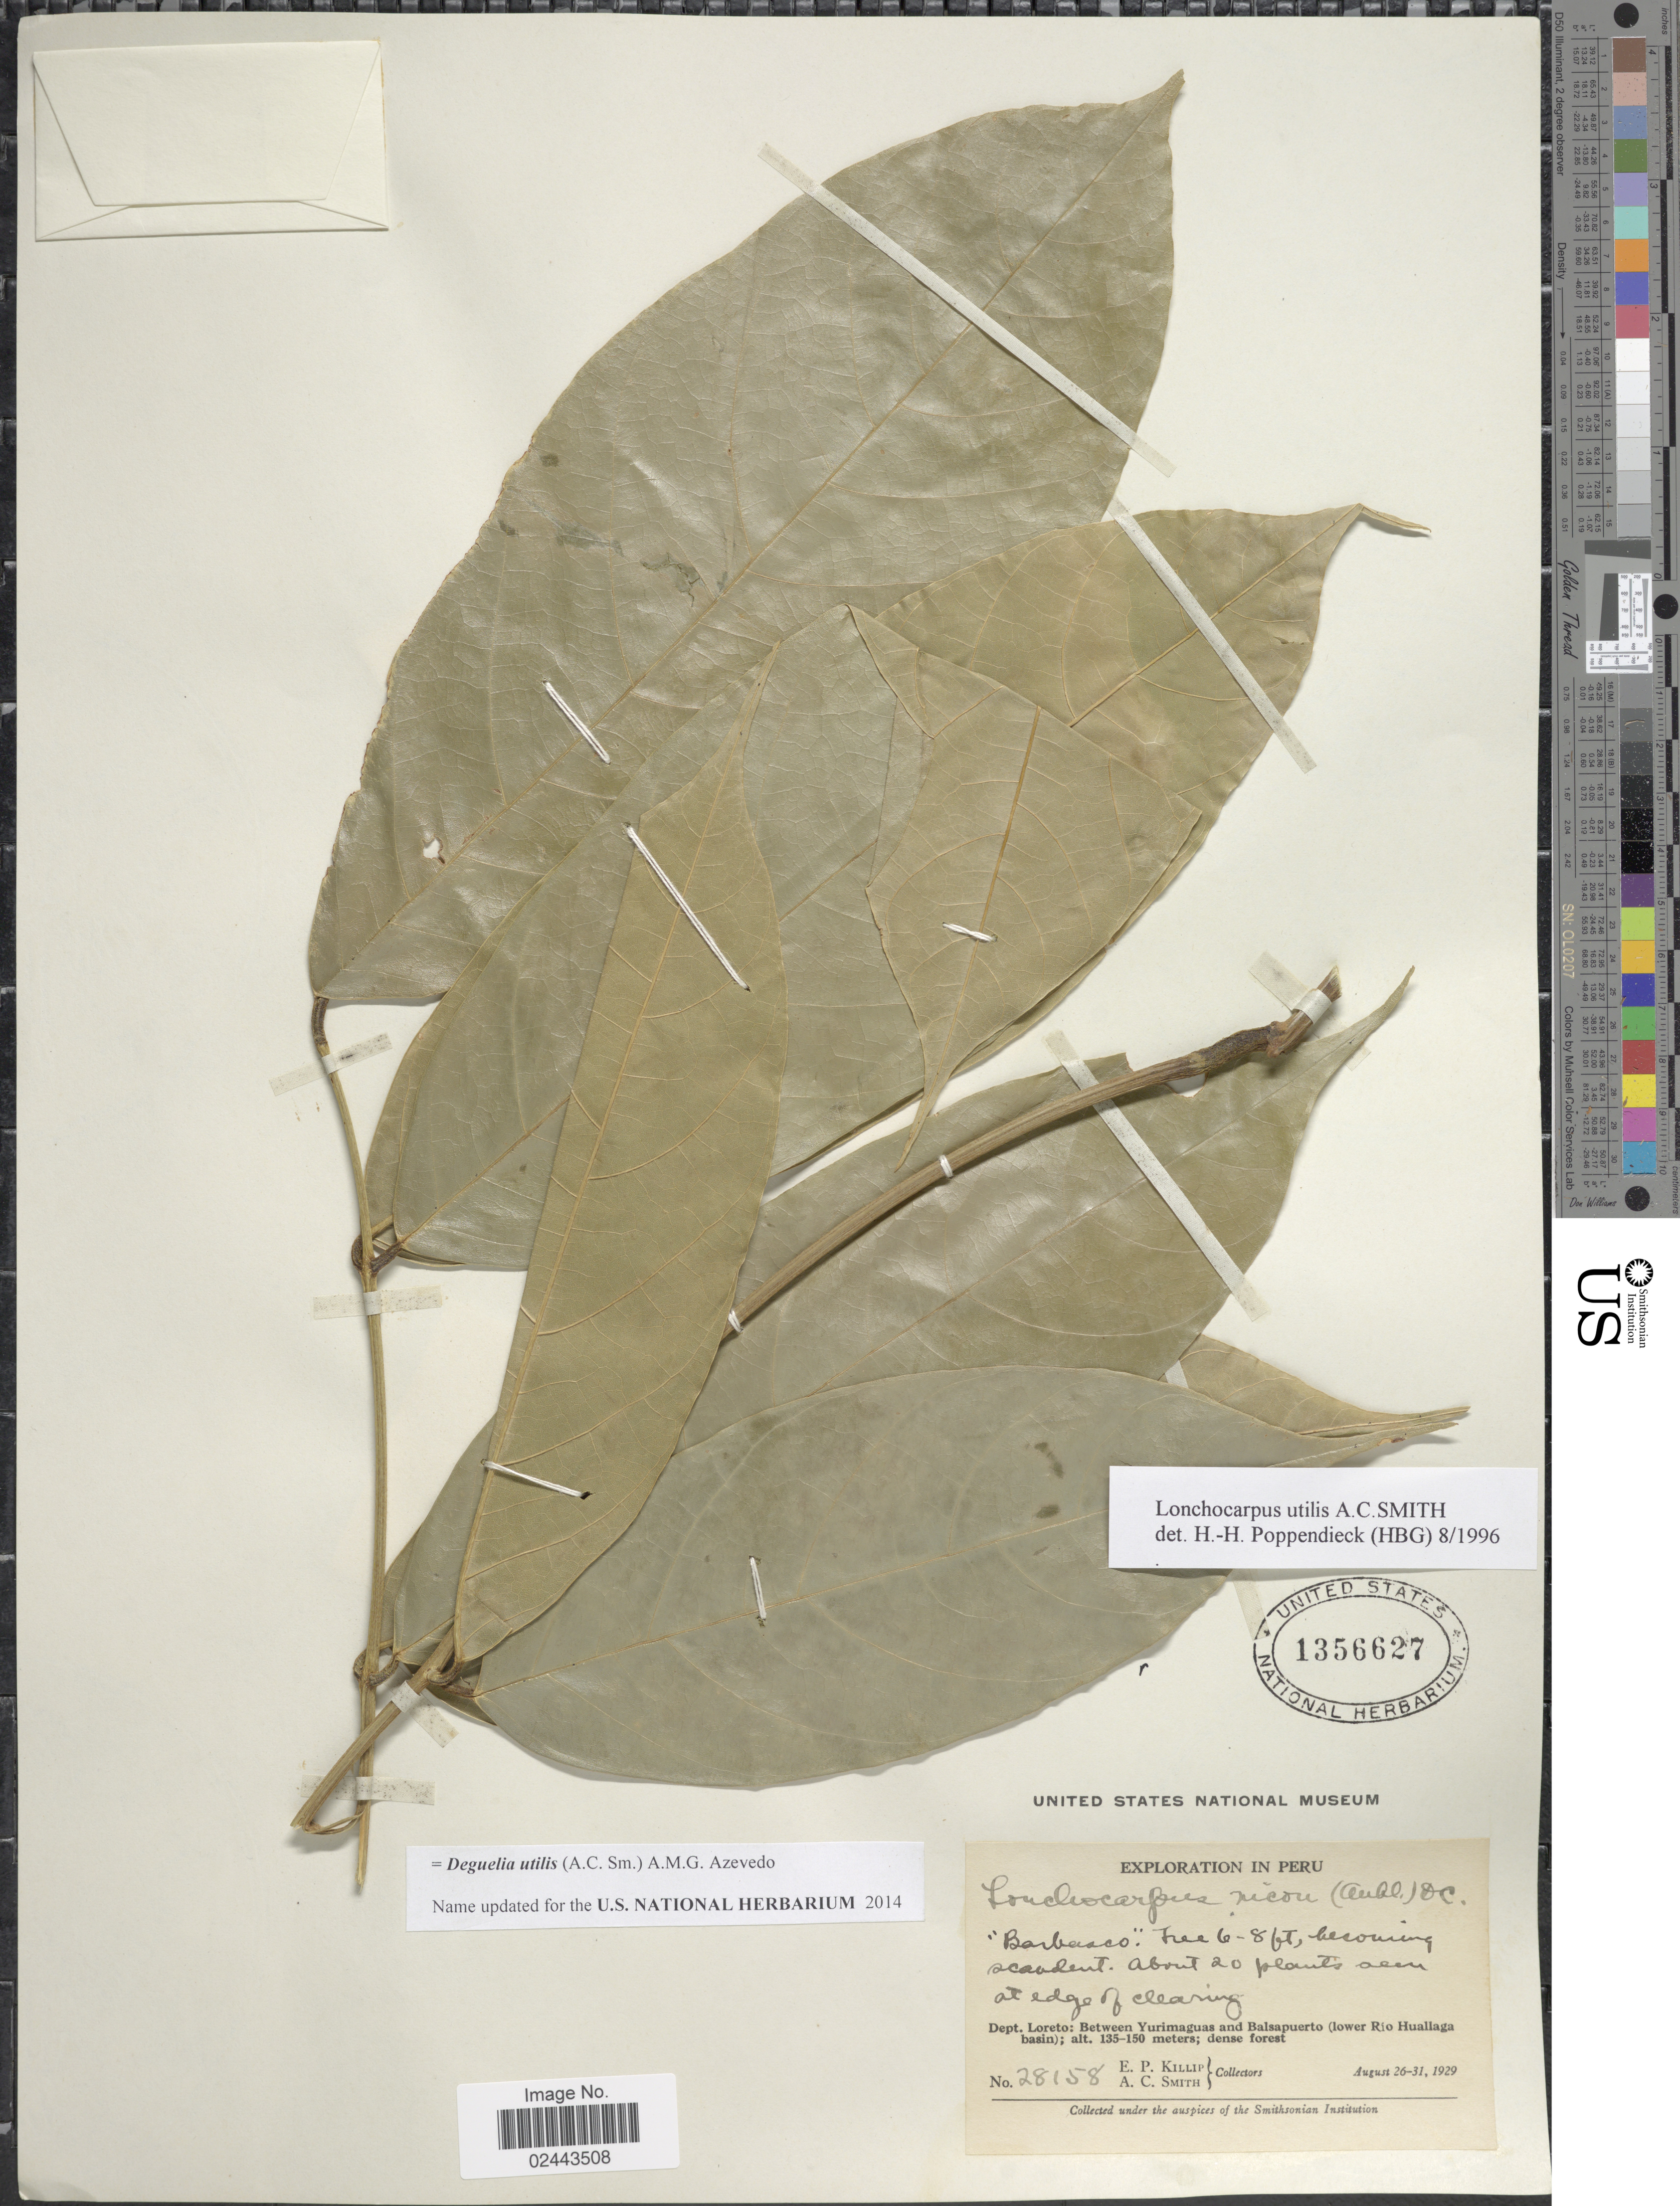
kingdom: Plantae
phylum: Tracheophyta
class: Magnoliopsida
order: Fabales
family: Fabaceae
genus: Deguelia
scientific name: Deguelia utilis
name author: (A.C. Sm.) A.M.G. Azevedo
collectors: E. P. Killip & A. C. Smith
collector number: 28158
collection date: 1929-08-26/1929-08-31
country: Peru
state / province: Loreto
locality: At edge of clearing, between Yurimaguas and Balsapuerto (lower Rio Huallaga basin); dense forest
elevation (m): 130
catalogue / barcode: US 1356627